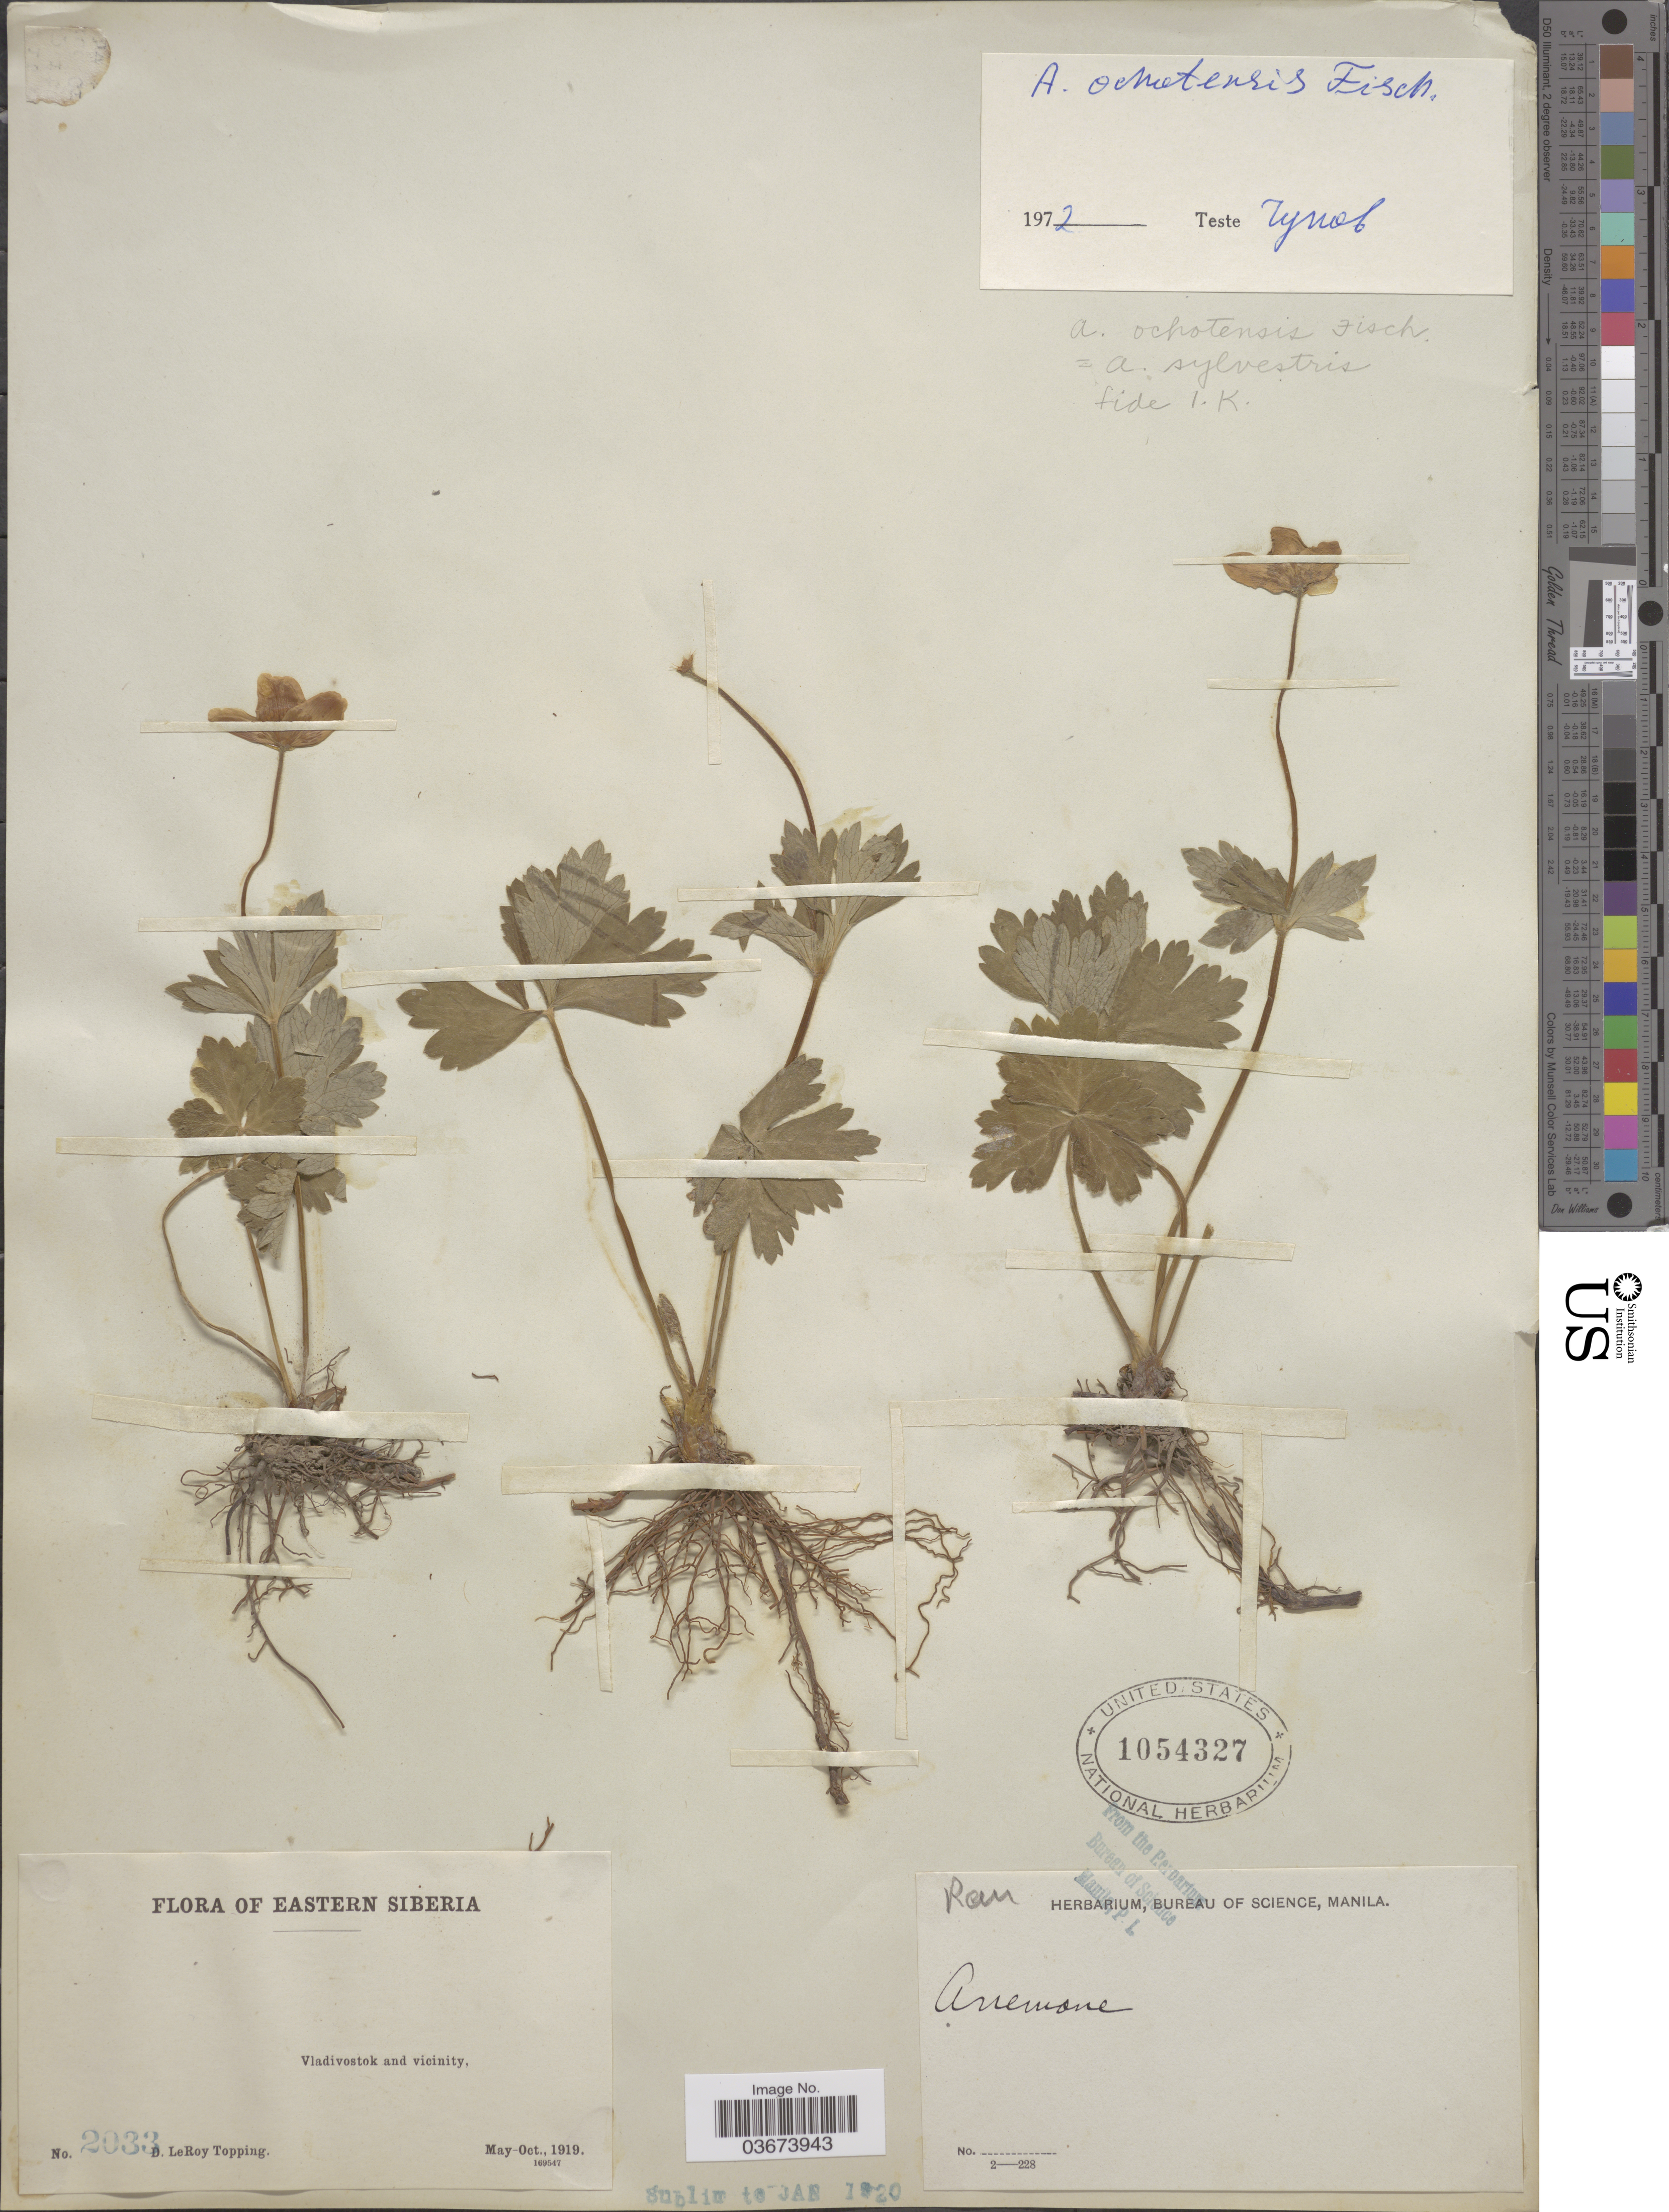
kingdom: Plantae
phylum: Tracheophyta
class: Magnoliopsida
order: Ranunculales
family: Ranunculaceae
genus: Anemone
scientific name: Anemone sylvestris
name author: L.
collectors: D. L. Topping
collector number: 2033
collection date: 1919-05/1919-10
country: Russian Federation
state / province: Primorsky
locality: Eastern Siberia. Vladivostok and vicinity.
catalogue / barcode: US 1054327